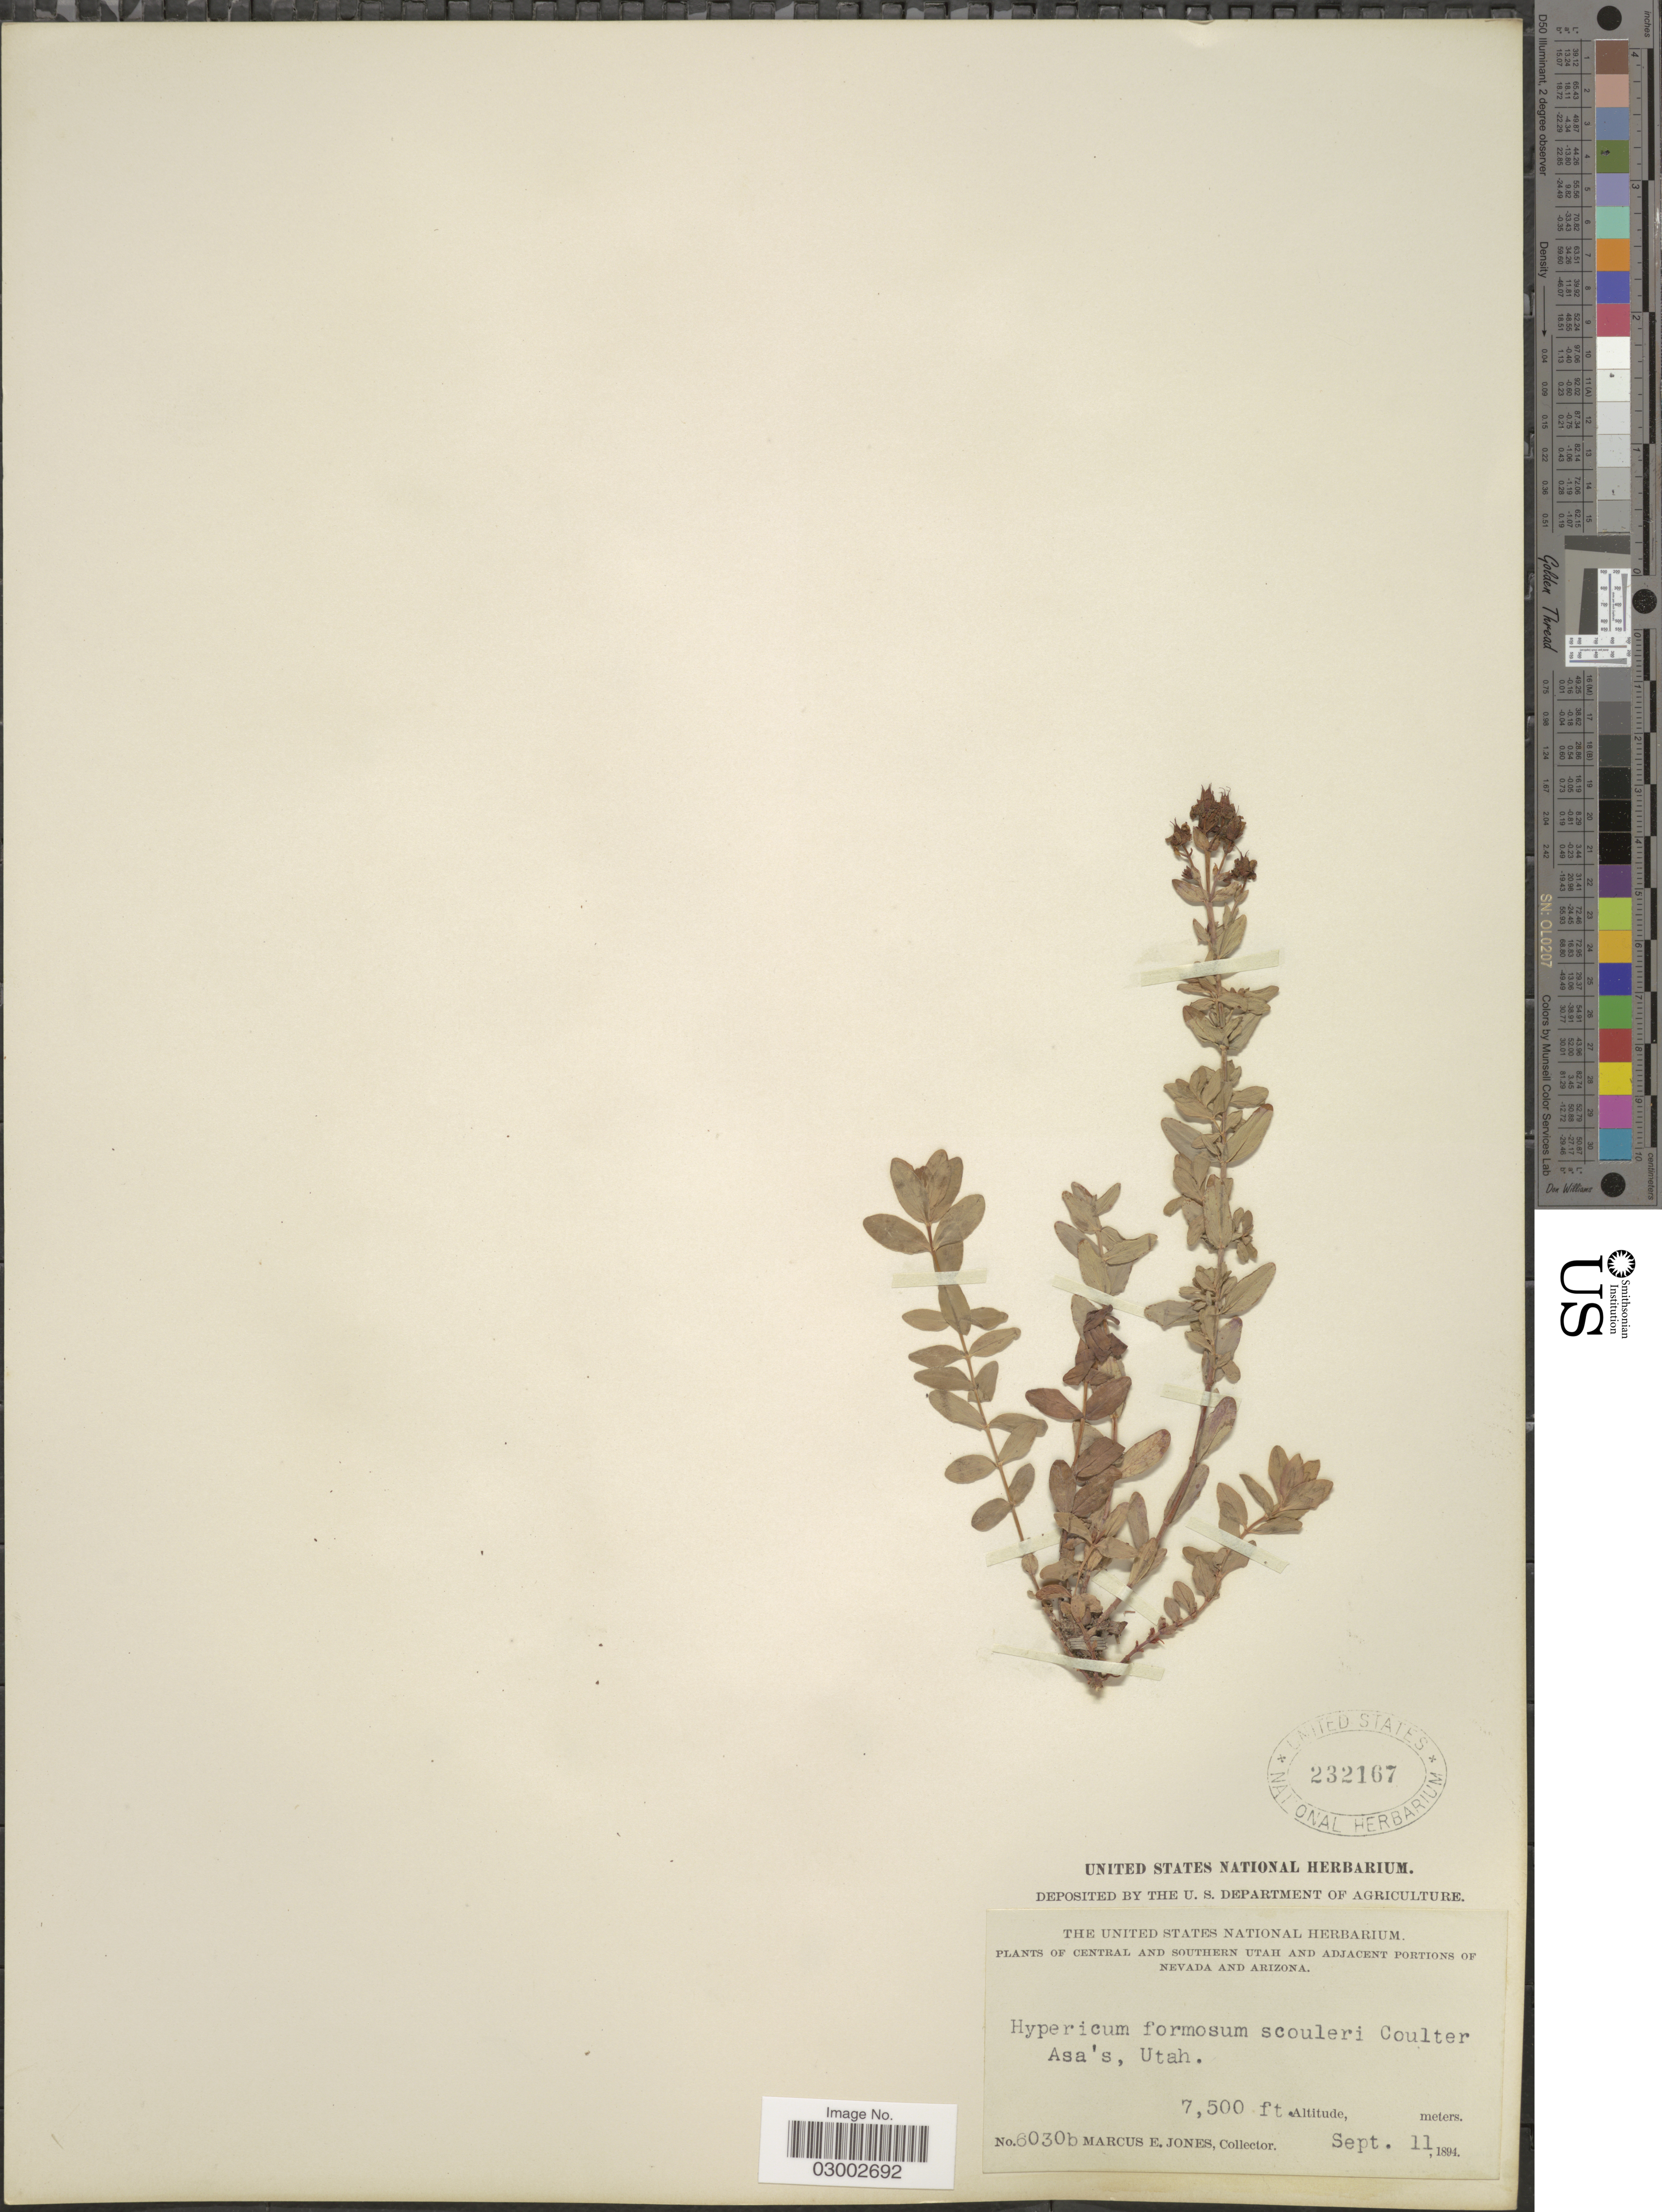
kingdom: Plantae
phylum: Tracheophyta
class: Magnoliopsida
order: Malpighiales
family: Hypericaceae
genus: Hypericum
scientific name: Hypericum scouleri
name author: Hook.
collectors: M. E. Jones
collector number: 6030b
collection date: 1894-09-11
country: United States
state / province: Utah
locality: Central and Southern Utah. Asa's.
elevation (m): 2286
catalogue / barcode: US 232167